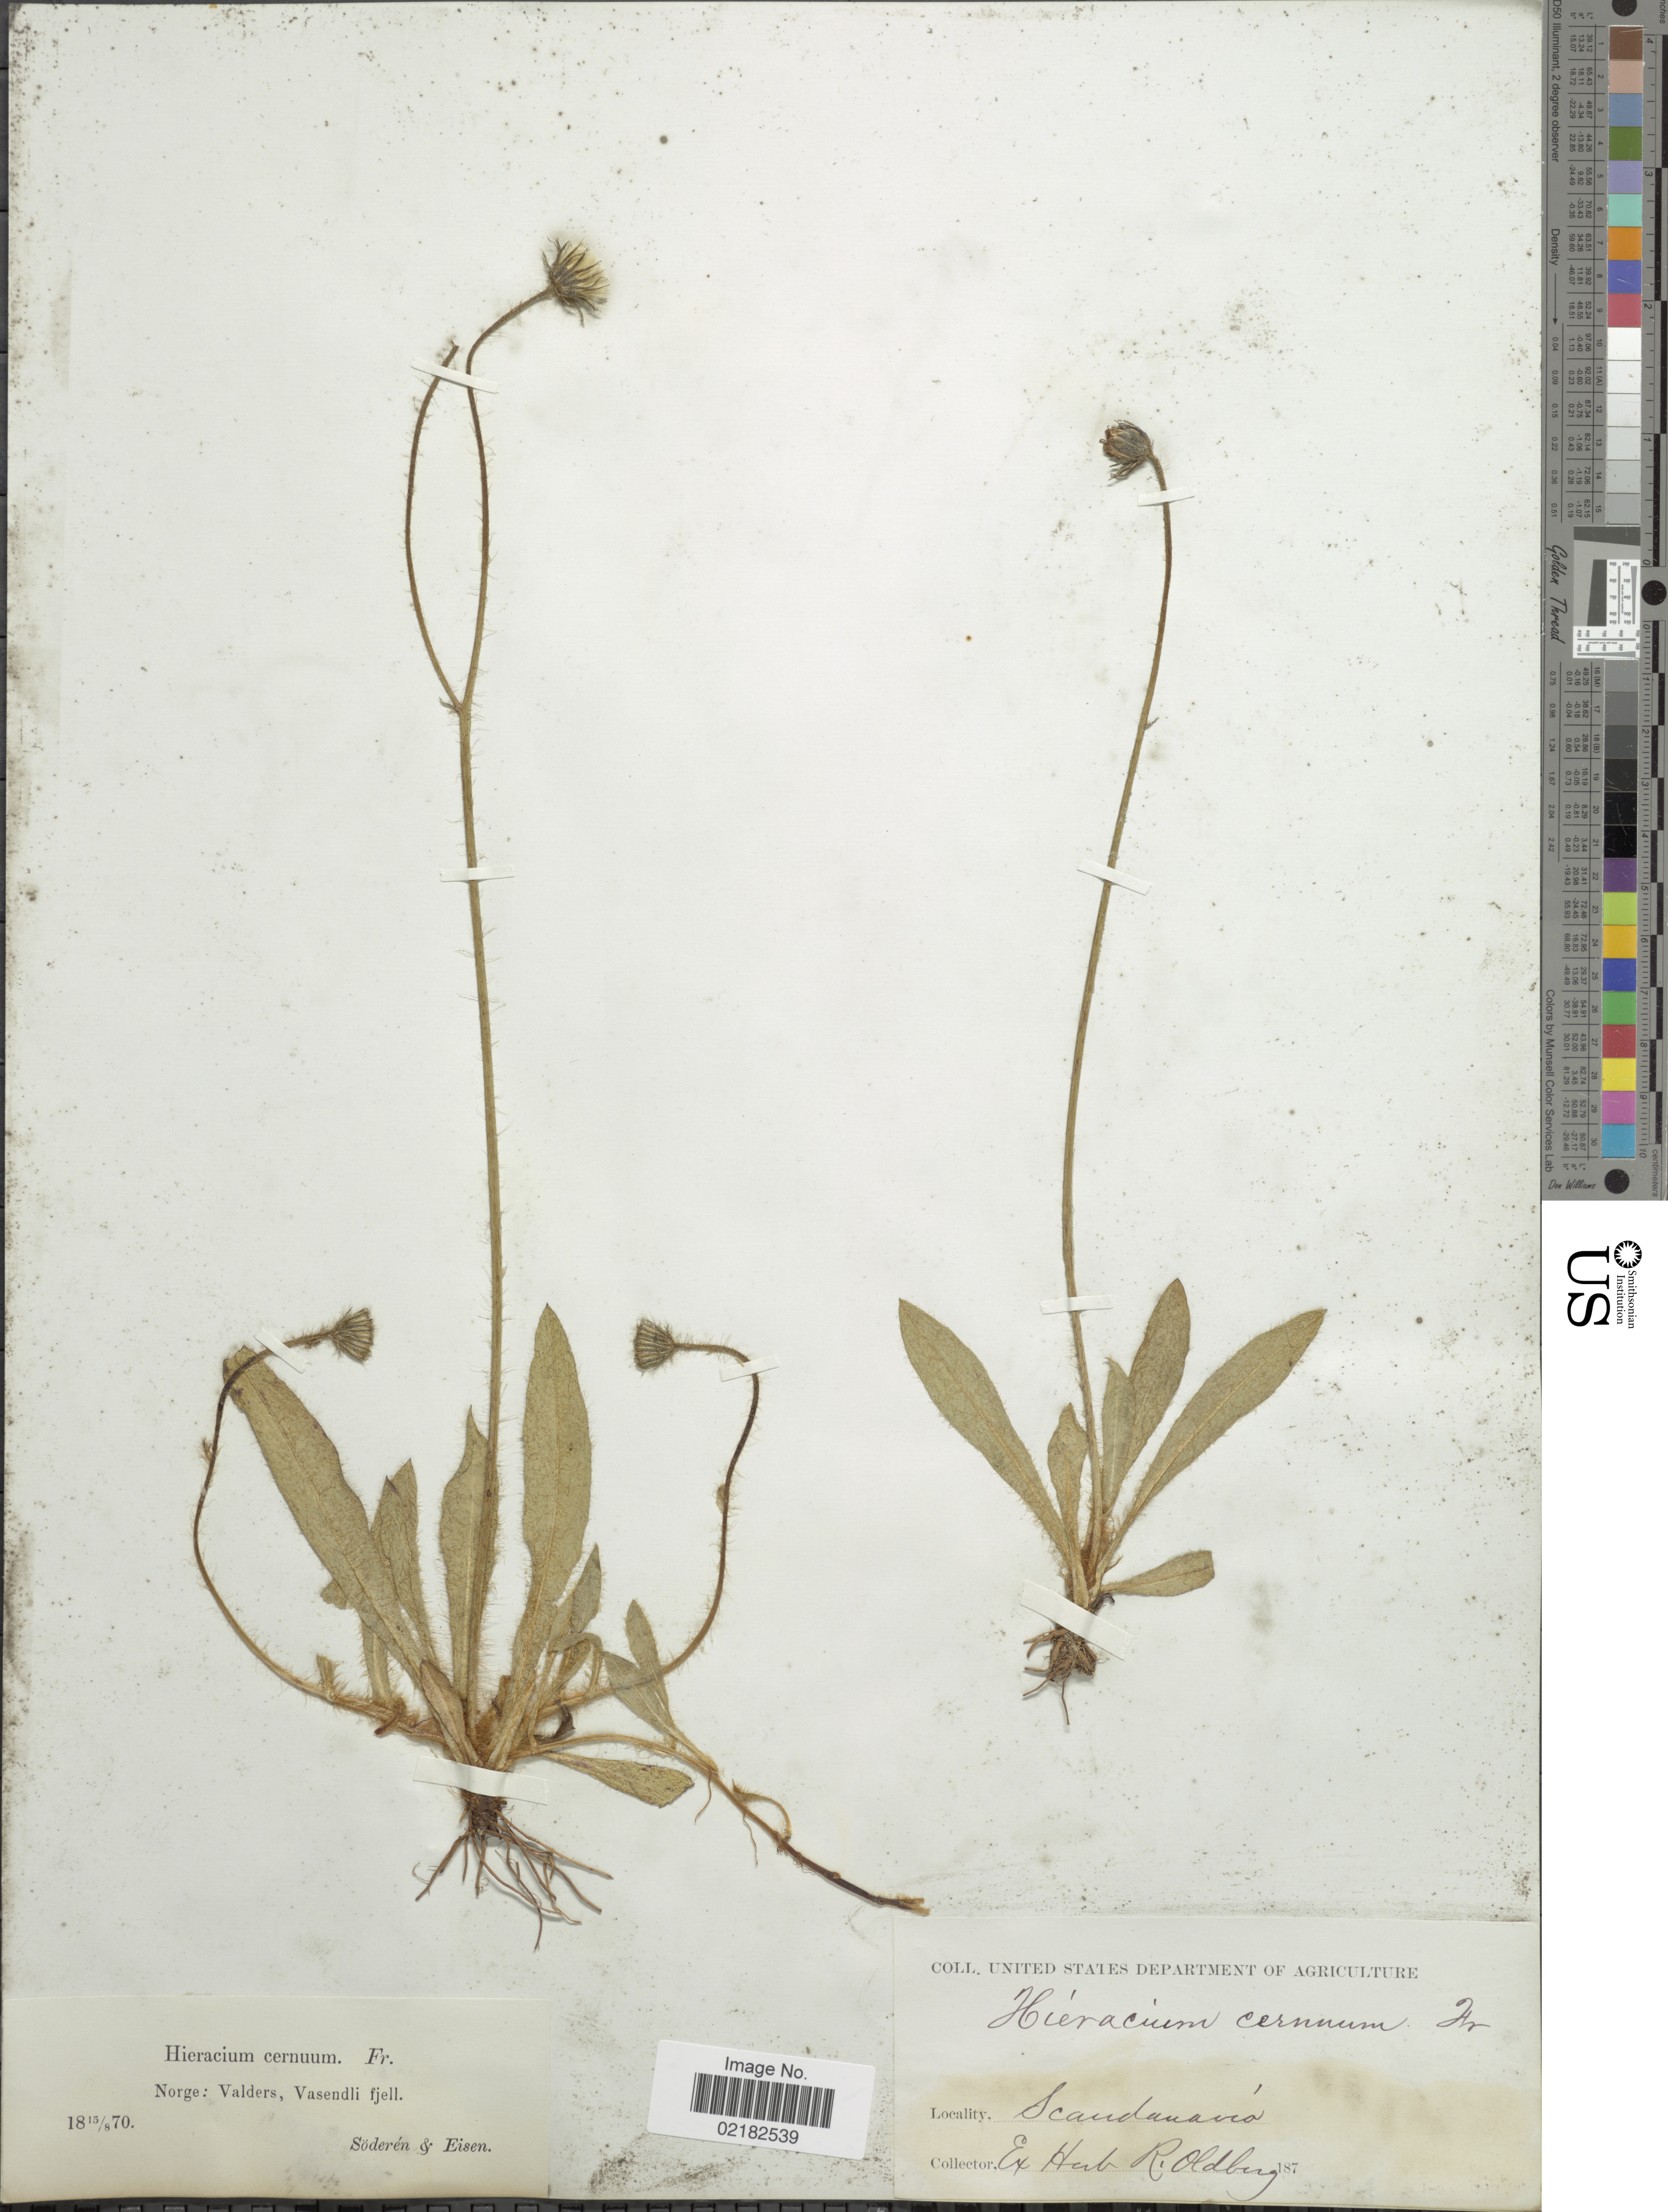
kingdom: Plantae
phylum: Tracheophyta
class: Magnoliopsida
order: Asterales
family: Asteraceae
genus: Pilosella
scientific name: Pilosella peteriana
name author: (Kaser) Holub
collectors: Söderén & Eisen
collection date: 1870-08-15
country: Norway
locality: Norge, Valders, Vasendli fjell, Scandinavia